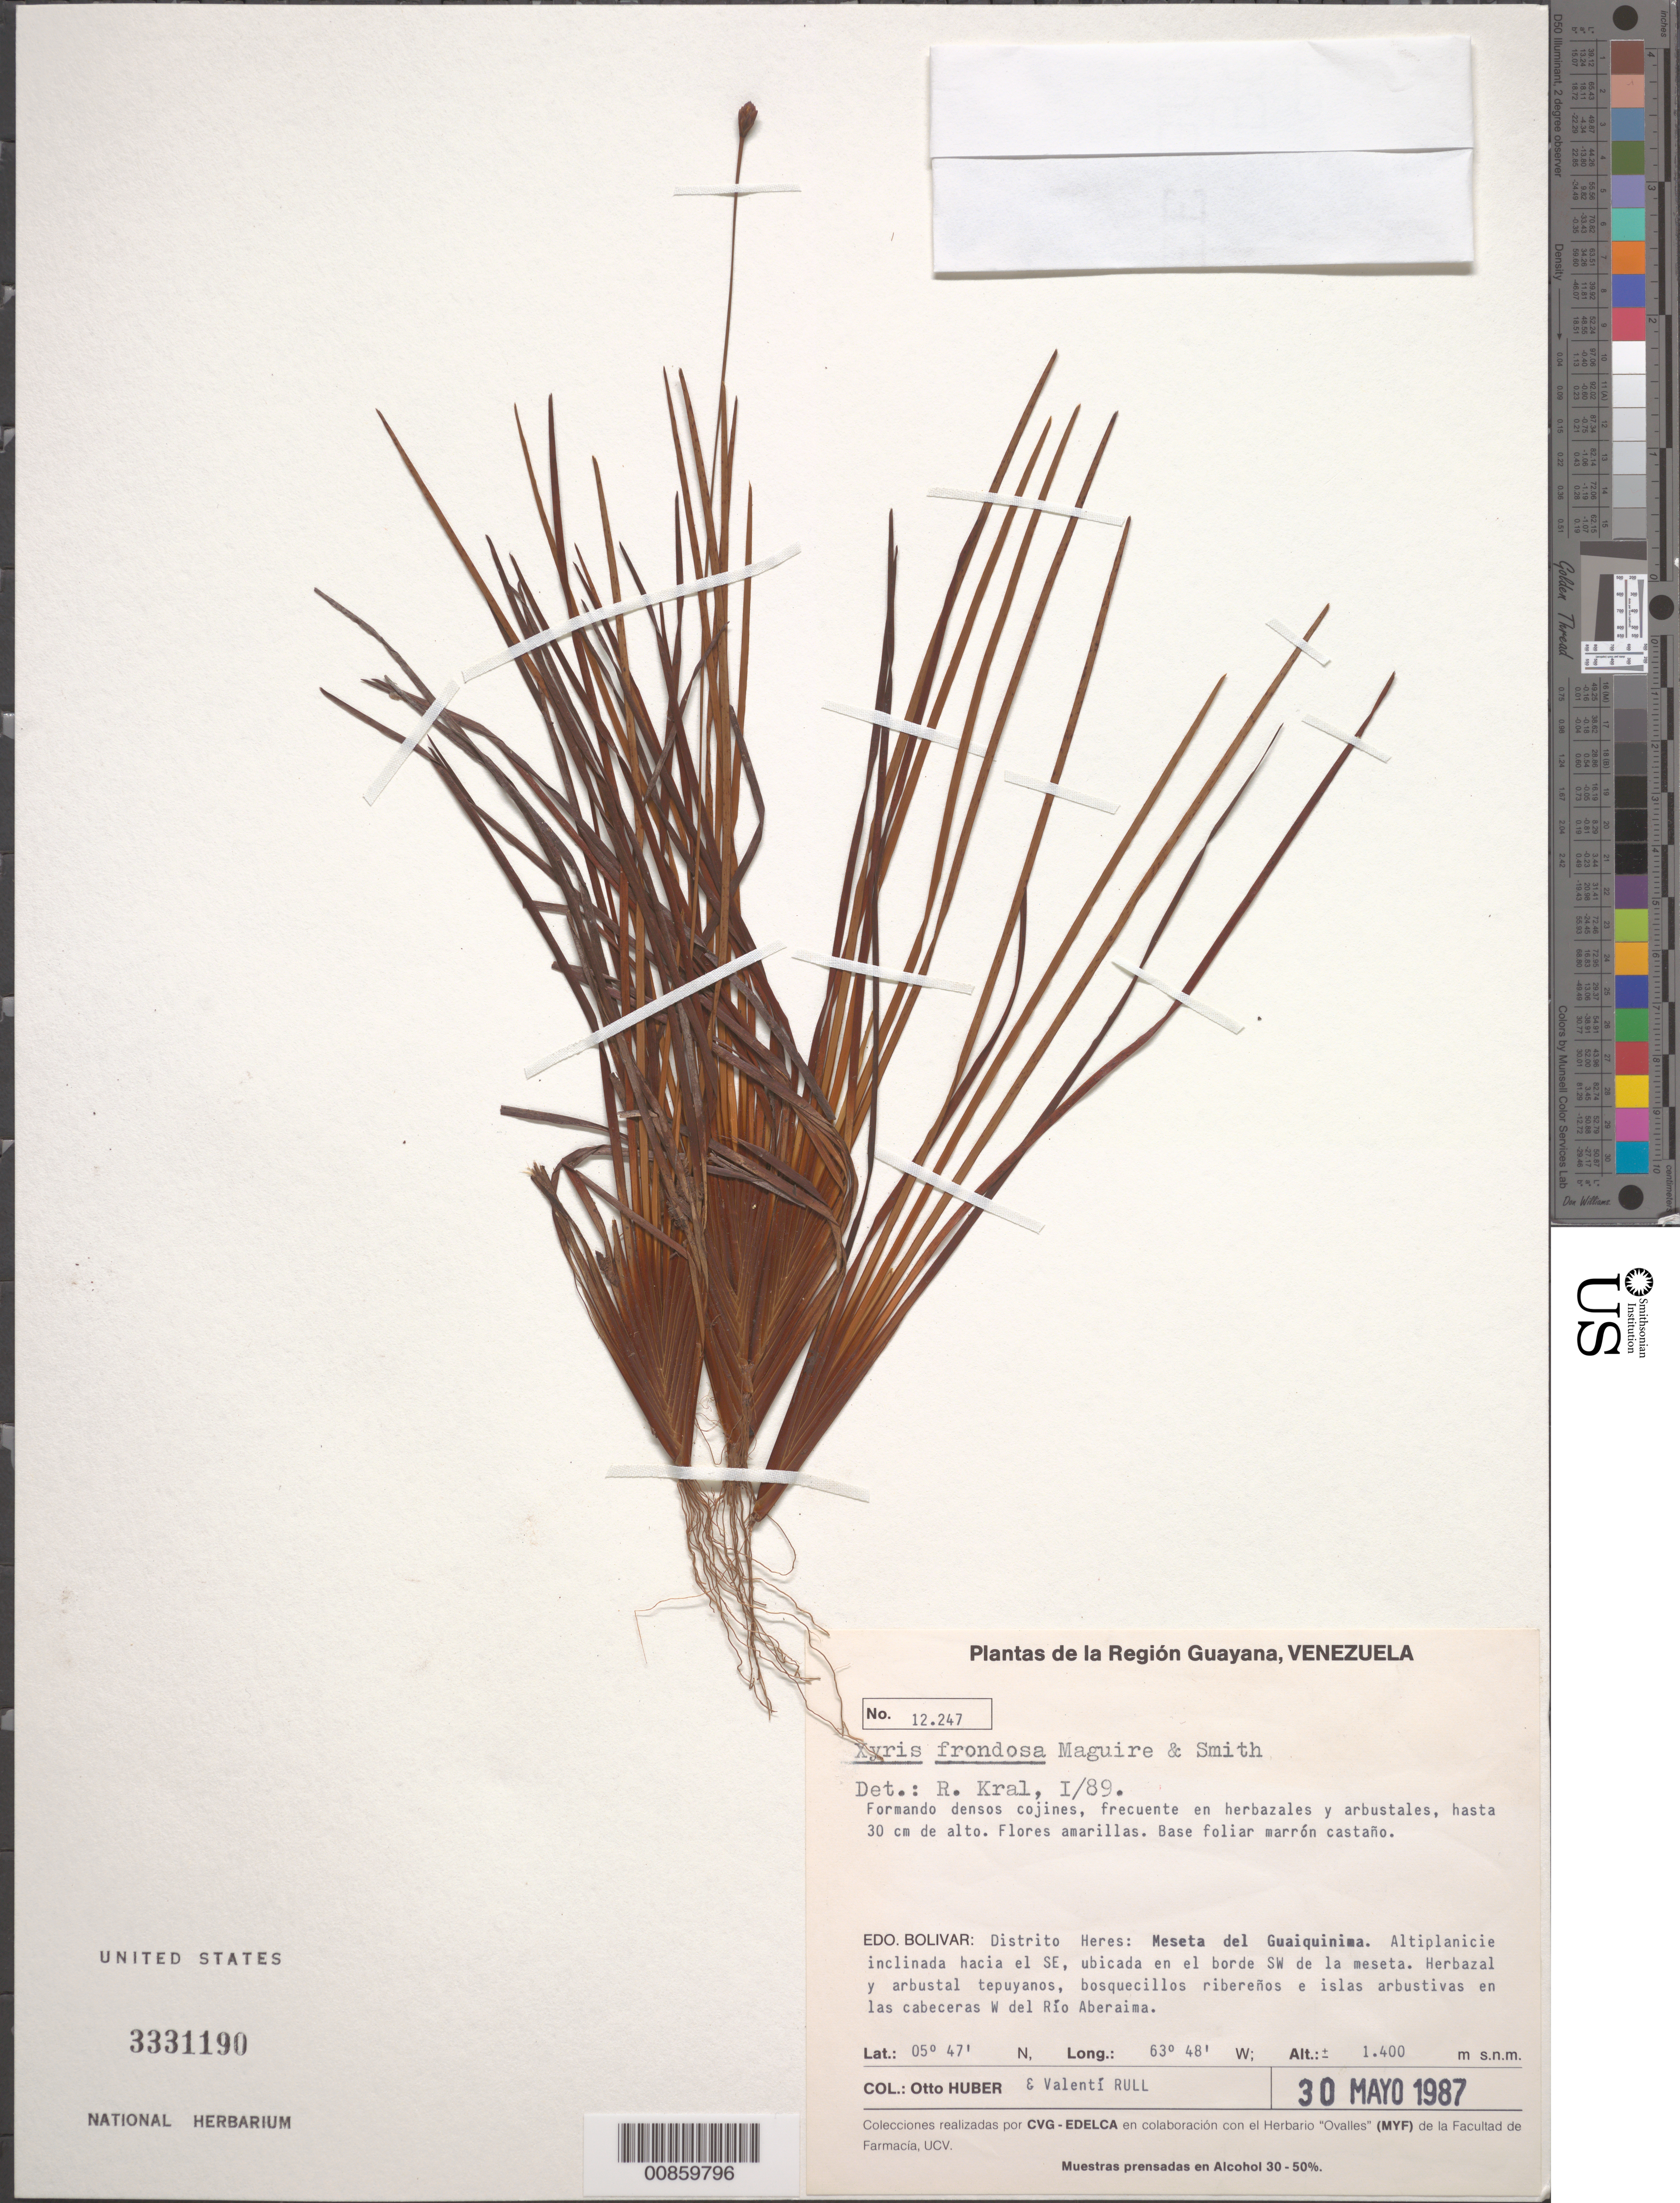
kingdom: Plantae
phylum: Tracheophyta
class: Liliopsida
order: Poales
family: Xyridaceae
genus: Xyris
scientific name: Xyris frondosa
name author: Maguire & L.B. Sm.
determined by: Kral, Robert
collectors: O. Huber & V. Rull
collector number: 12247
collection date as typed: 30-May-87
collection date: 1987-05-30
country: Venezuela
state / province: Bolívar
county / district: Heres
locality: Meseta del Guaiquinima, altiplanicie inclinada hacia el SE, ubicada en el borde SW de la meseta; en las cabeceras W del Río Aberaima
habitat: Herbazal y arbustal tepuyanos, bosquecillos ribereños e islas arbustivas.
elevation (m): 1400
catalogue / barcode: US 3331190